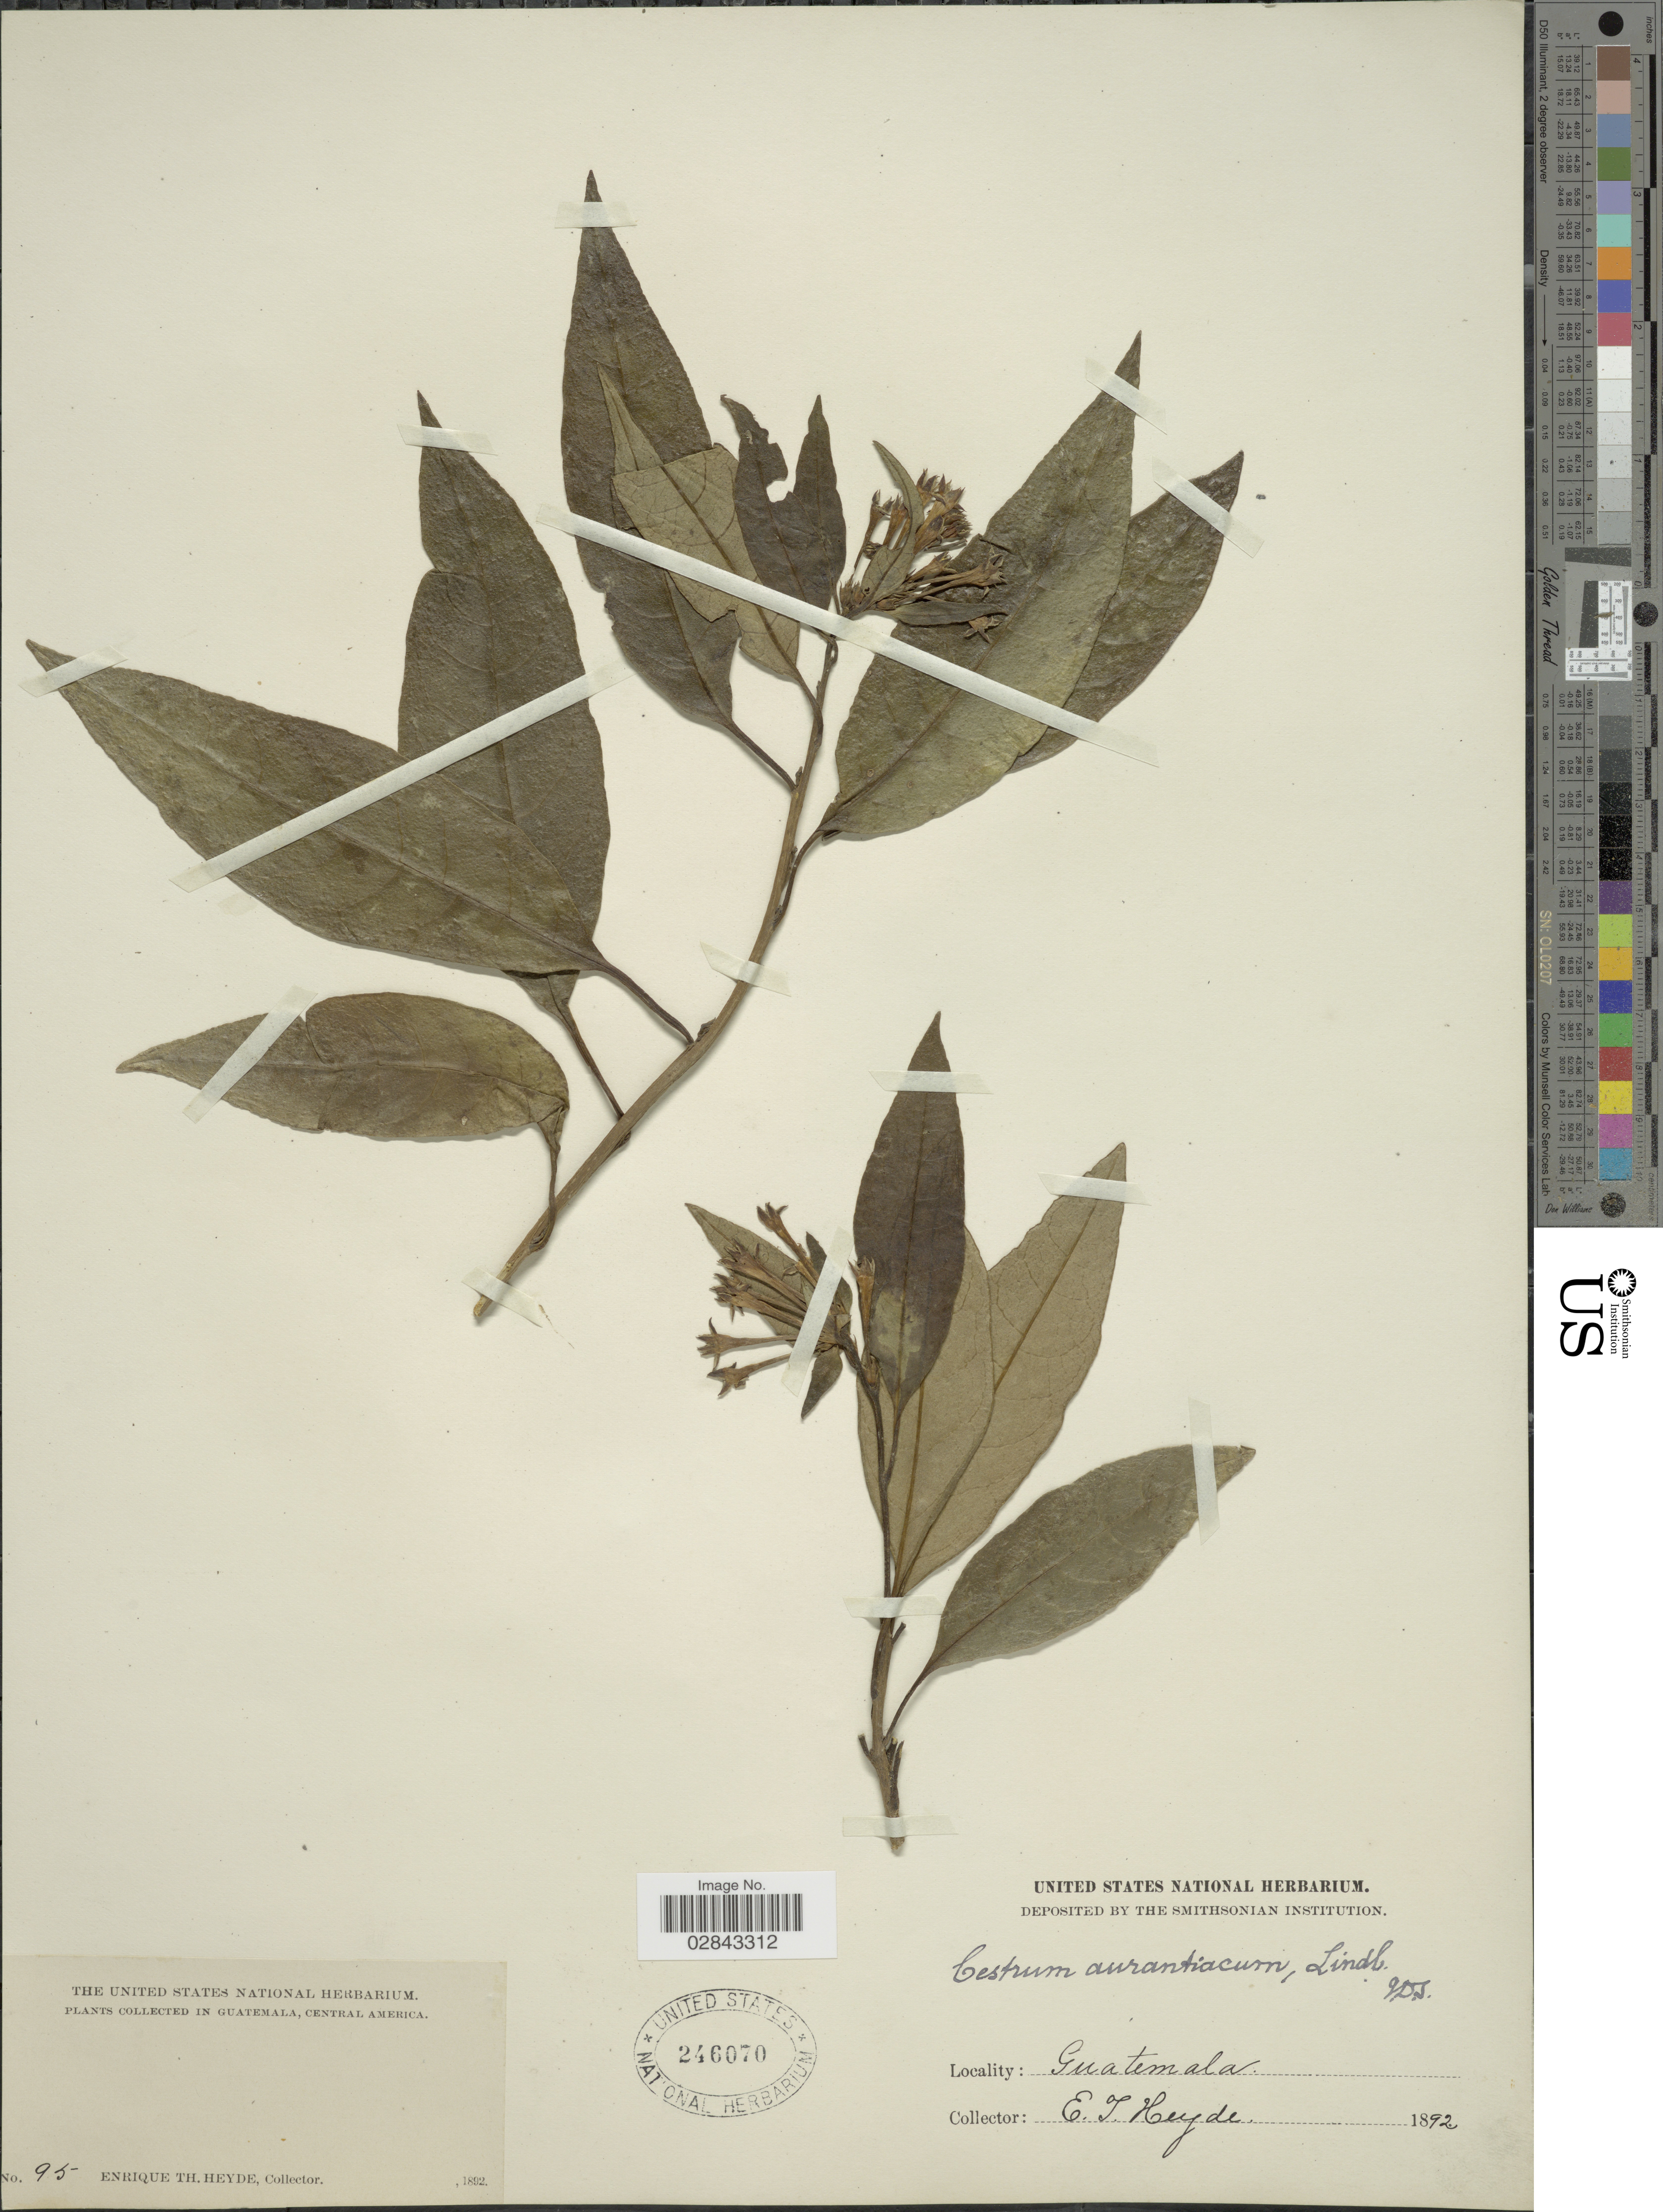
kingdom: Plantae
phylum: Tracheophyta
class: Magnoliopsida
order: Solanales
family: Solanaceae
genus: Cestrum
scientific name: Cestrum aurantiacum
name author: Lindley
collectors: E. T. Heyde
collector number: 95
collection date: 1892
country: Guatemala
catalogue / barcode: US 246070